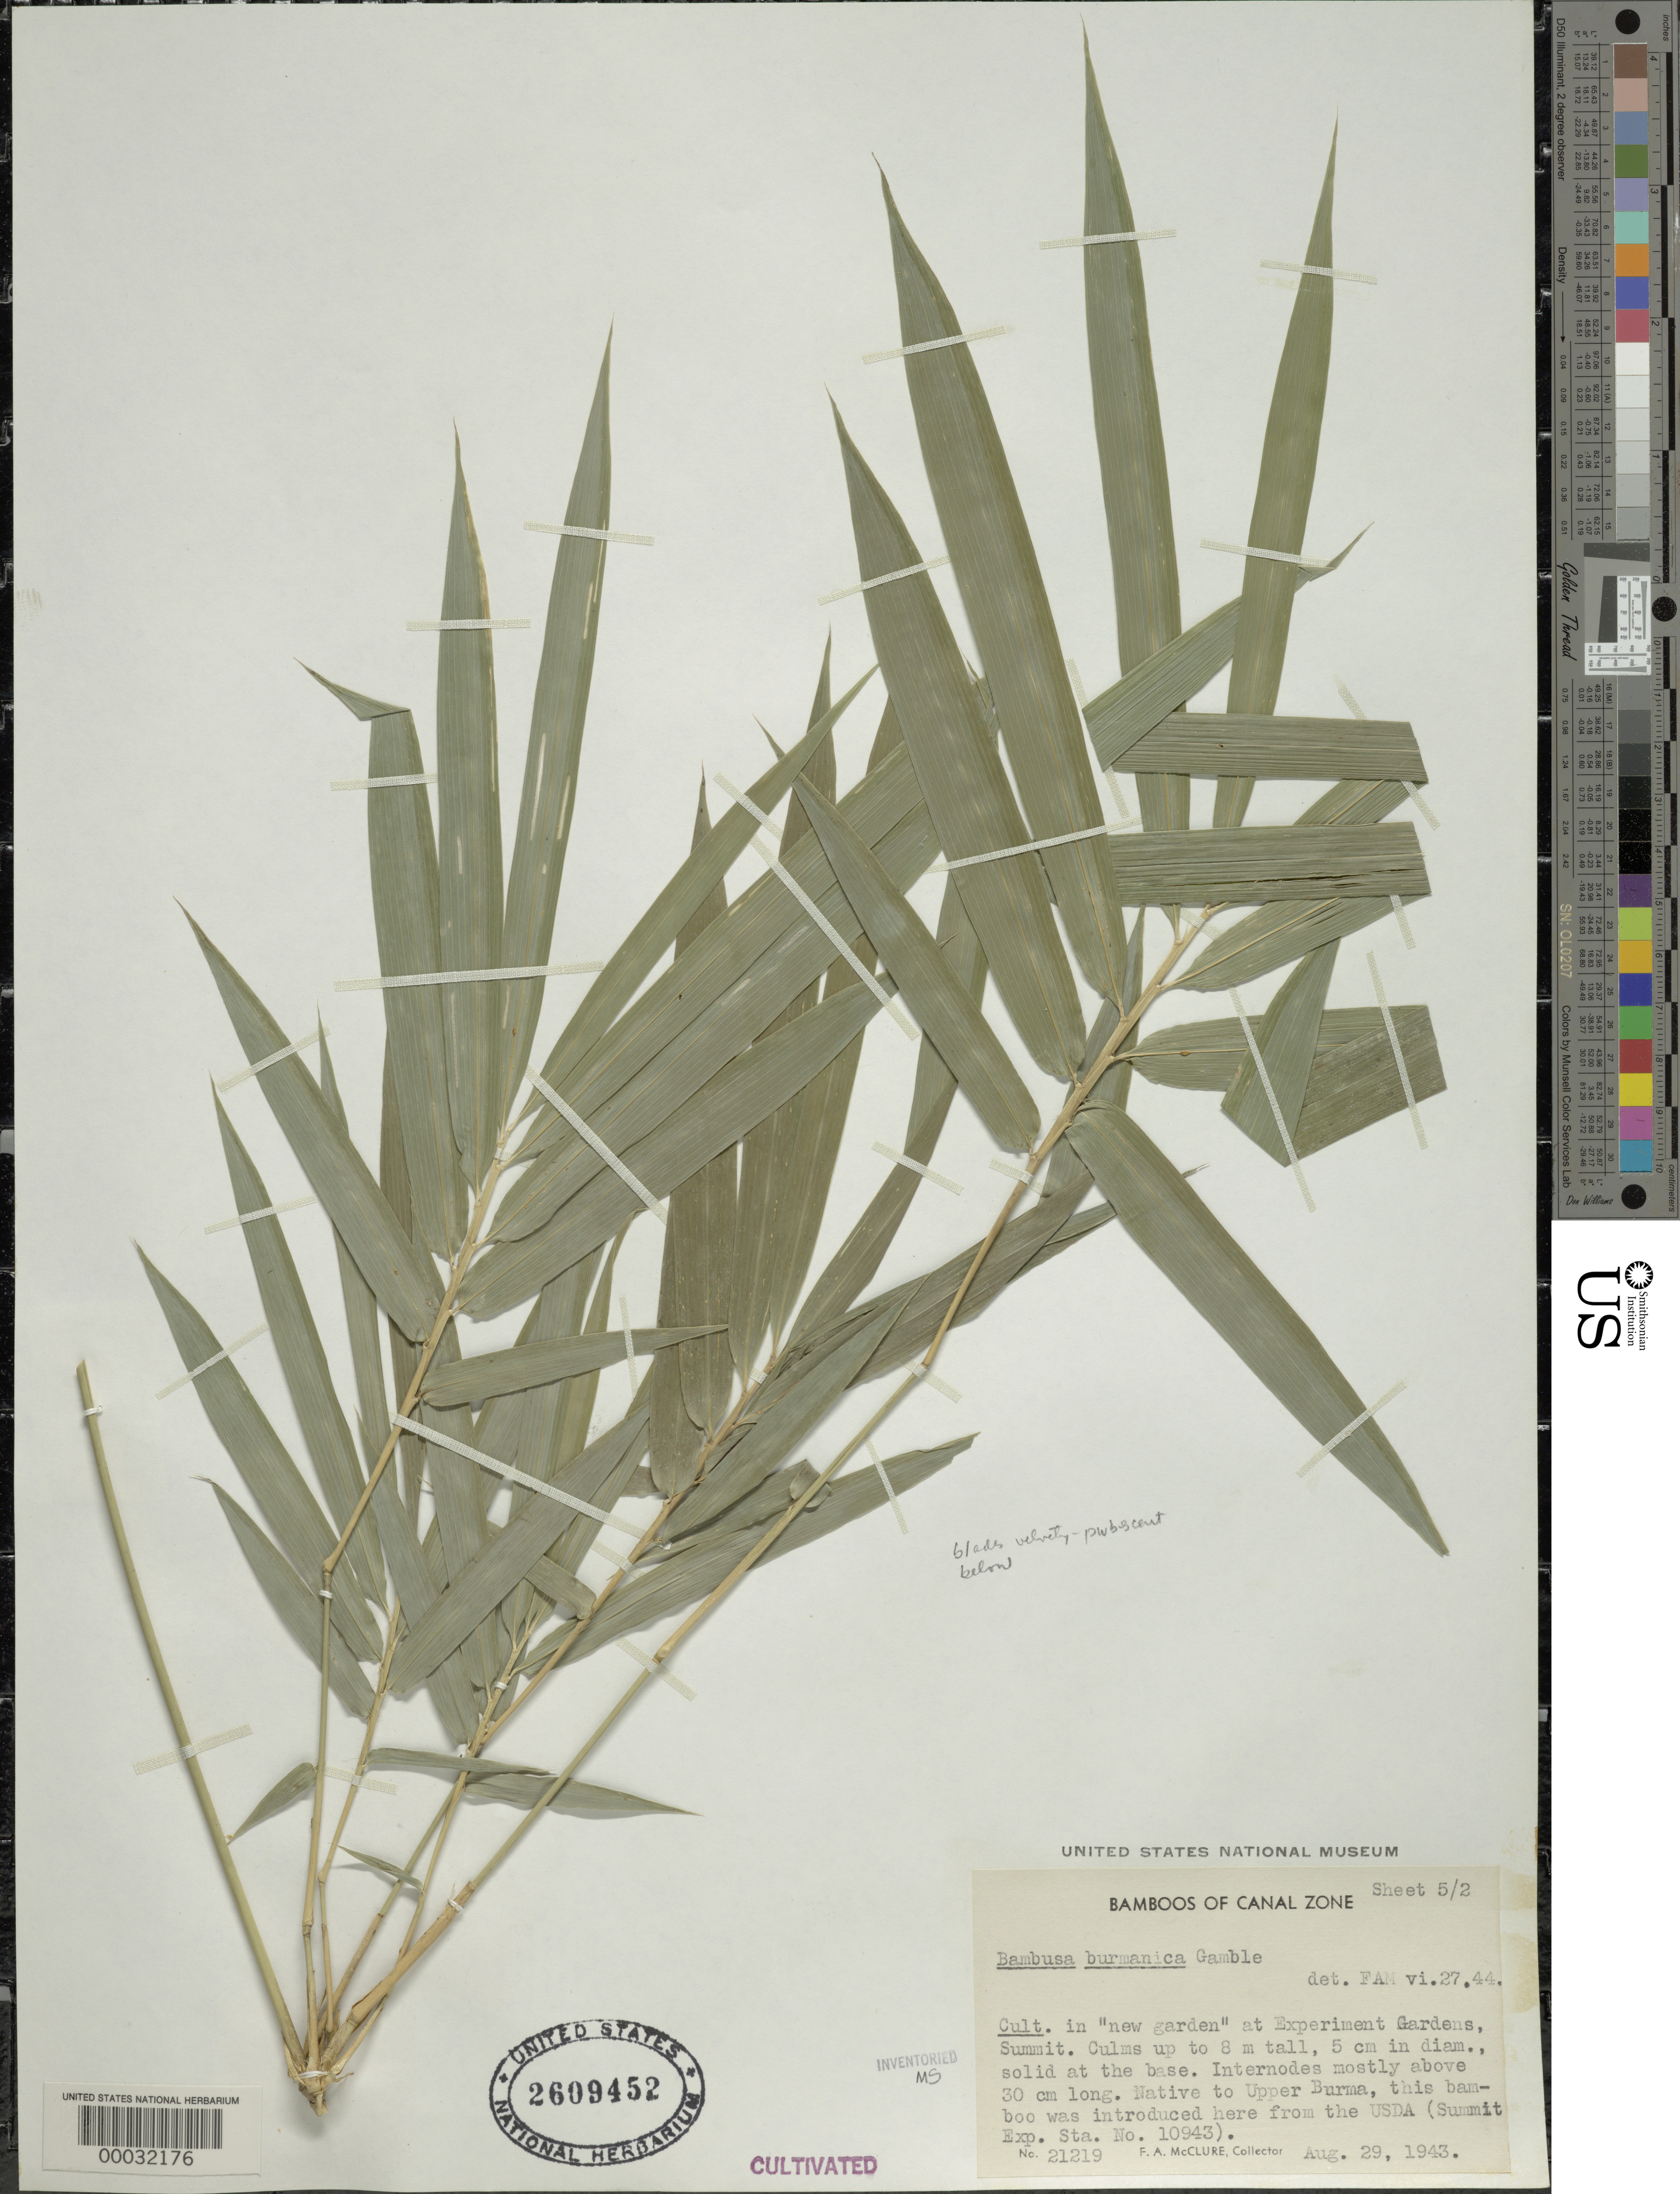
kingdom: Plantae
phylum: Tracheophyta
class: Liliopsida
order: Poales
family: Poaceae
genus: Bambusa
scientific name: Bambusa burmanica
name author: Gamble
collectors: F. A. McClure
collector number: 21219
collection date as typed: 29 Aug 1943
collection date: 1943-08-29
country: Panama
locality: Esperimental Gardens-summit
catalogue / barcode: US 2609452